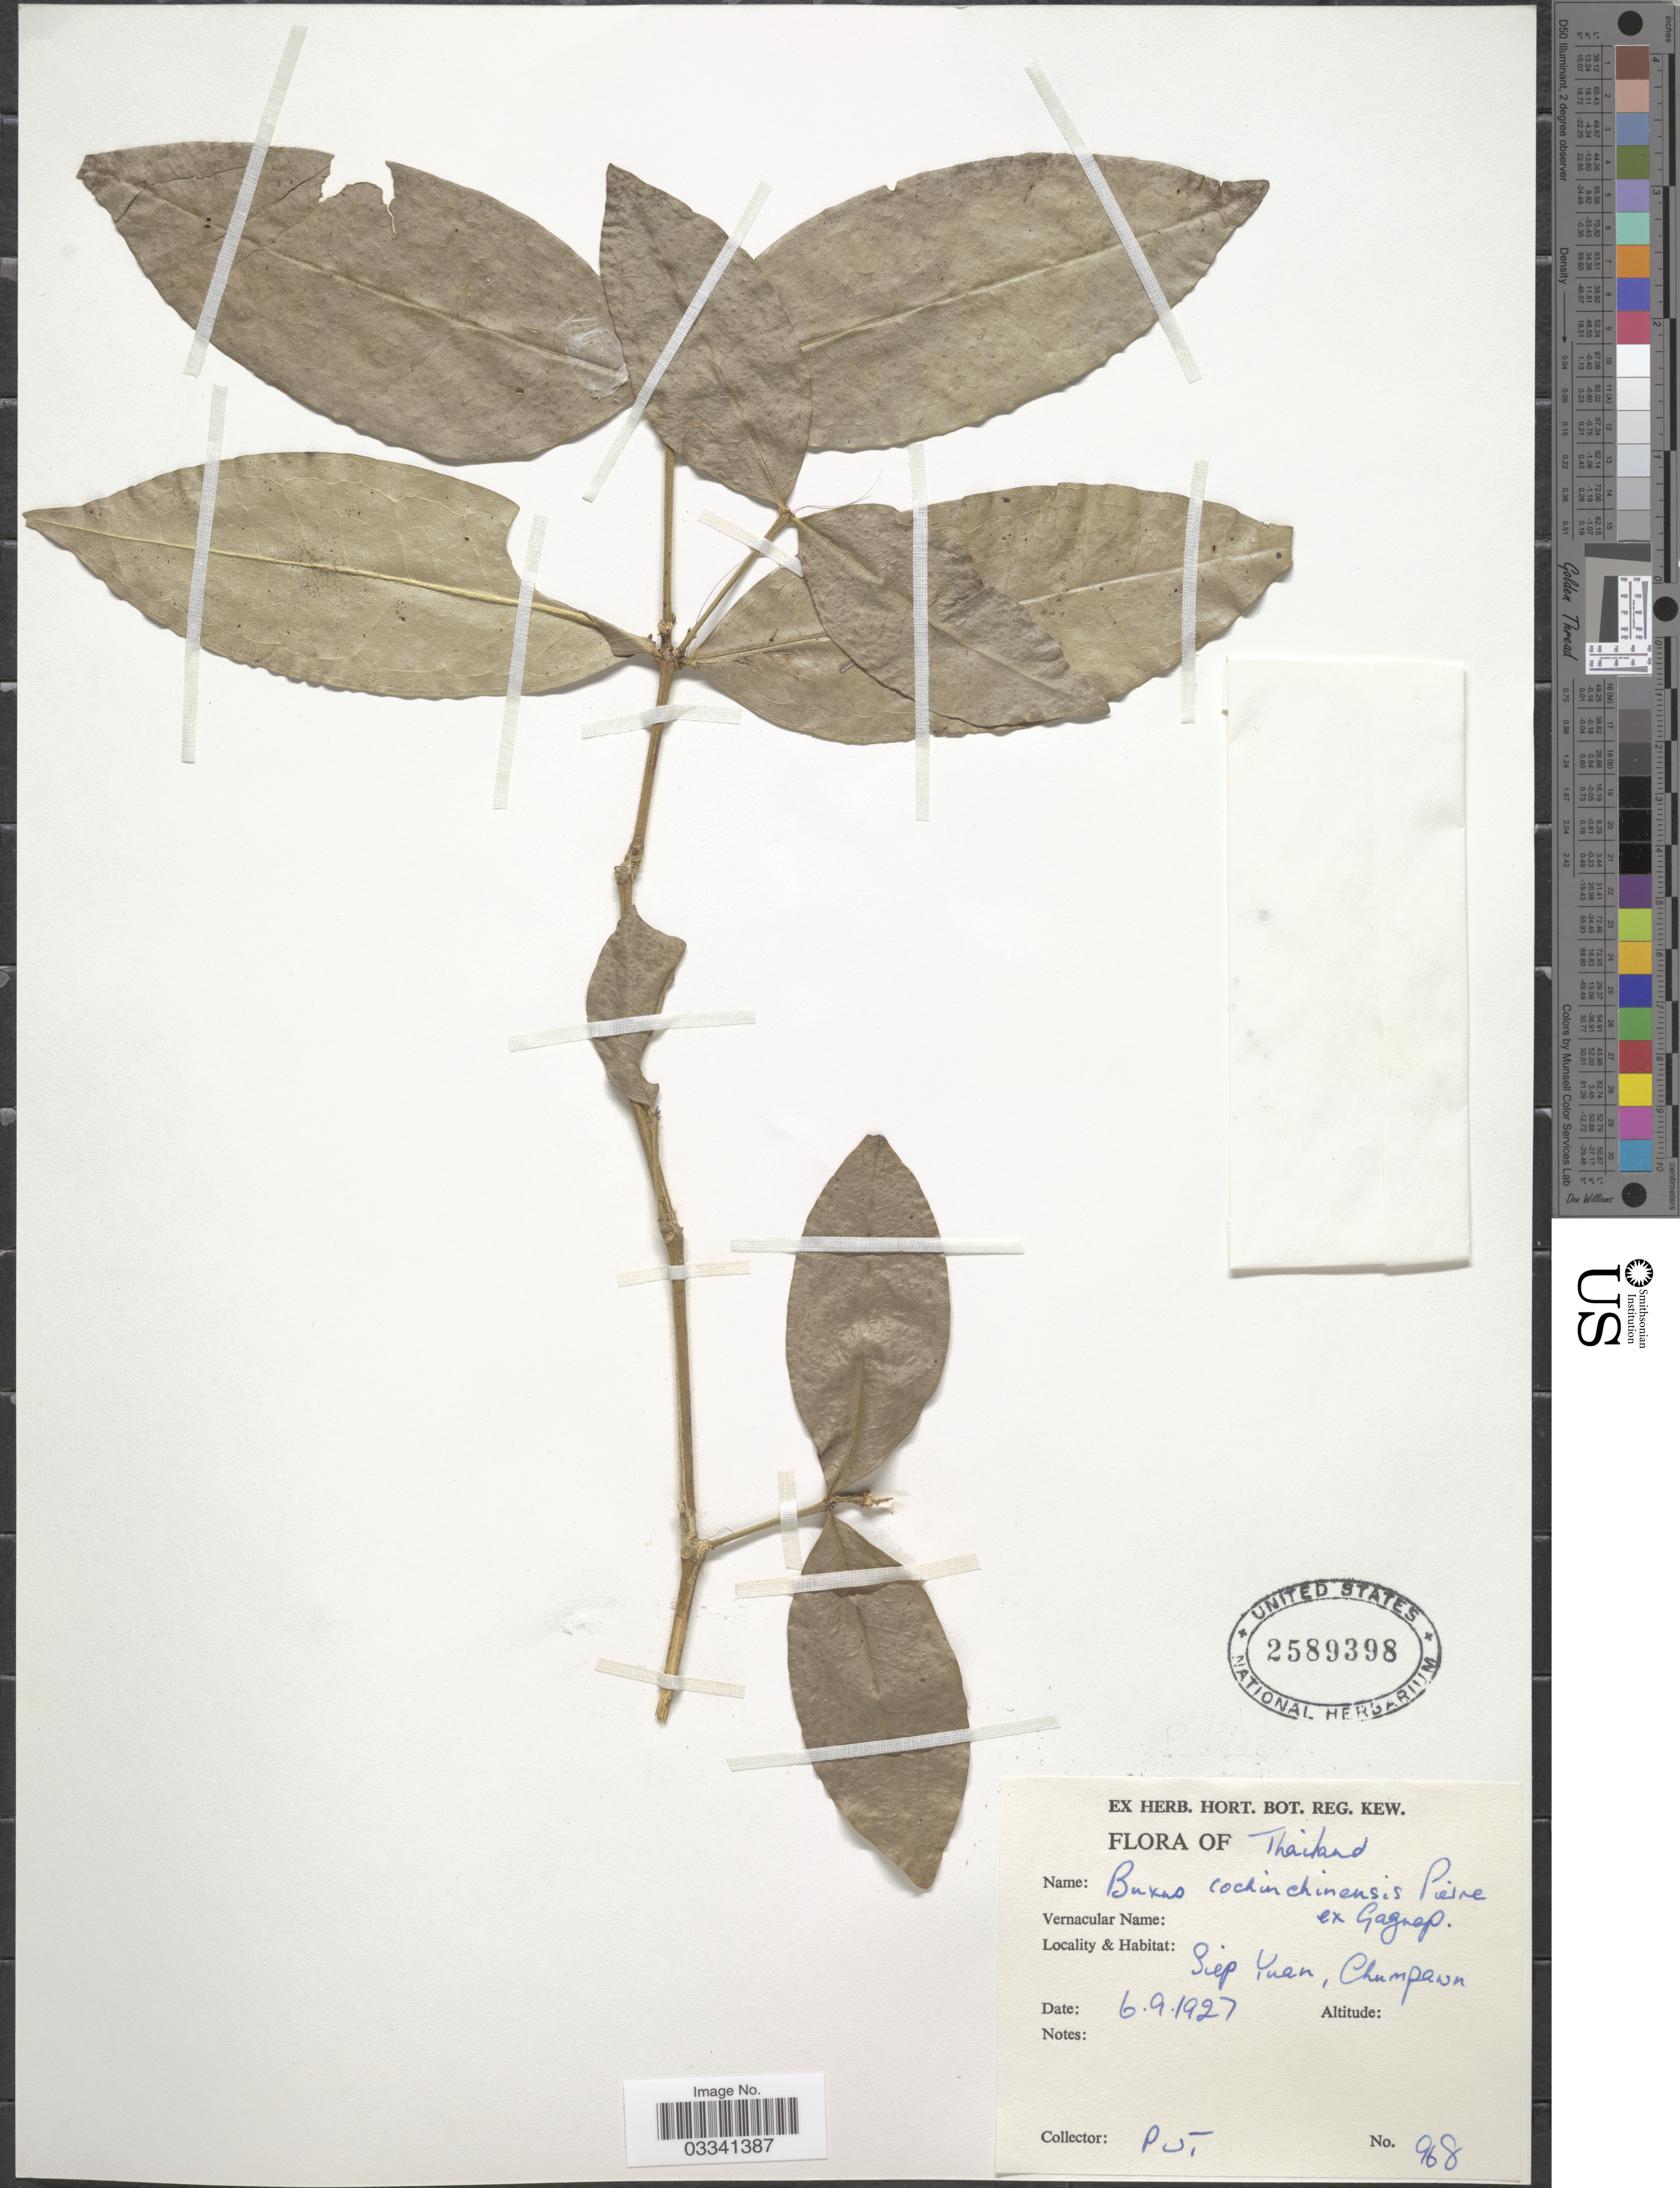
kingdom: Plantae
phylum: Tracheophyta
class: Magnoliopsida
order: Buxales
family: Buxaceae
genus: Buxus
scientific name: Buxus cochinchinensis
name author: Pierre ex Gagnep.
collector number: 968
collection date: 1927-09-06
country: Thailand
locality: Siep Yuan, Chumpawn.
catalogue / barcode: US 2589398